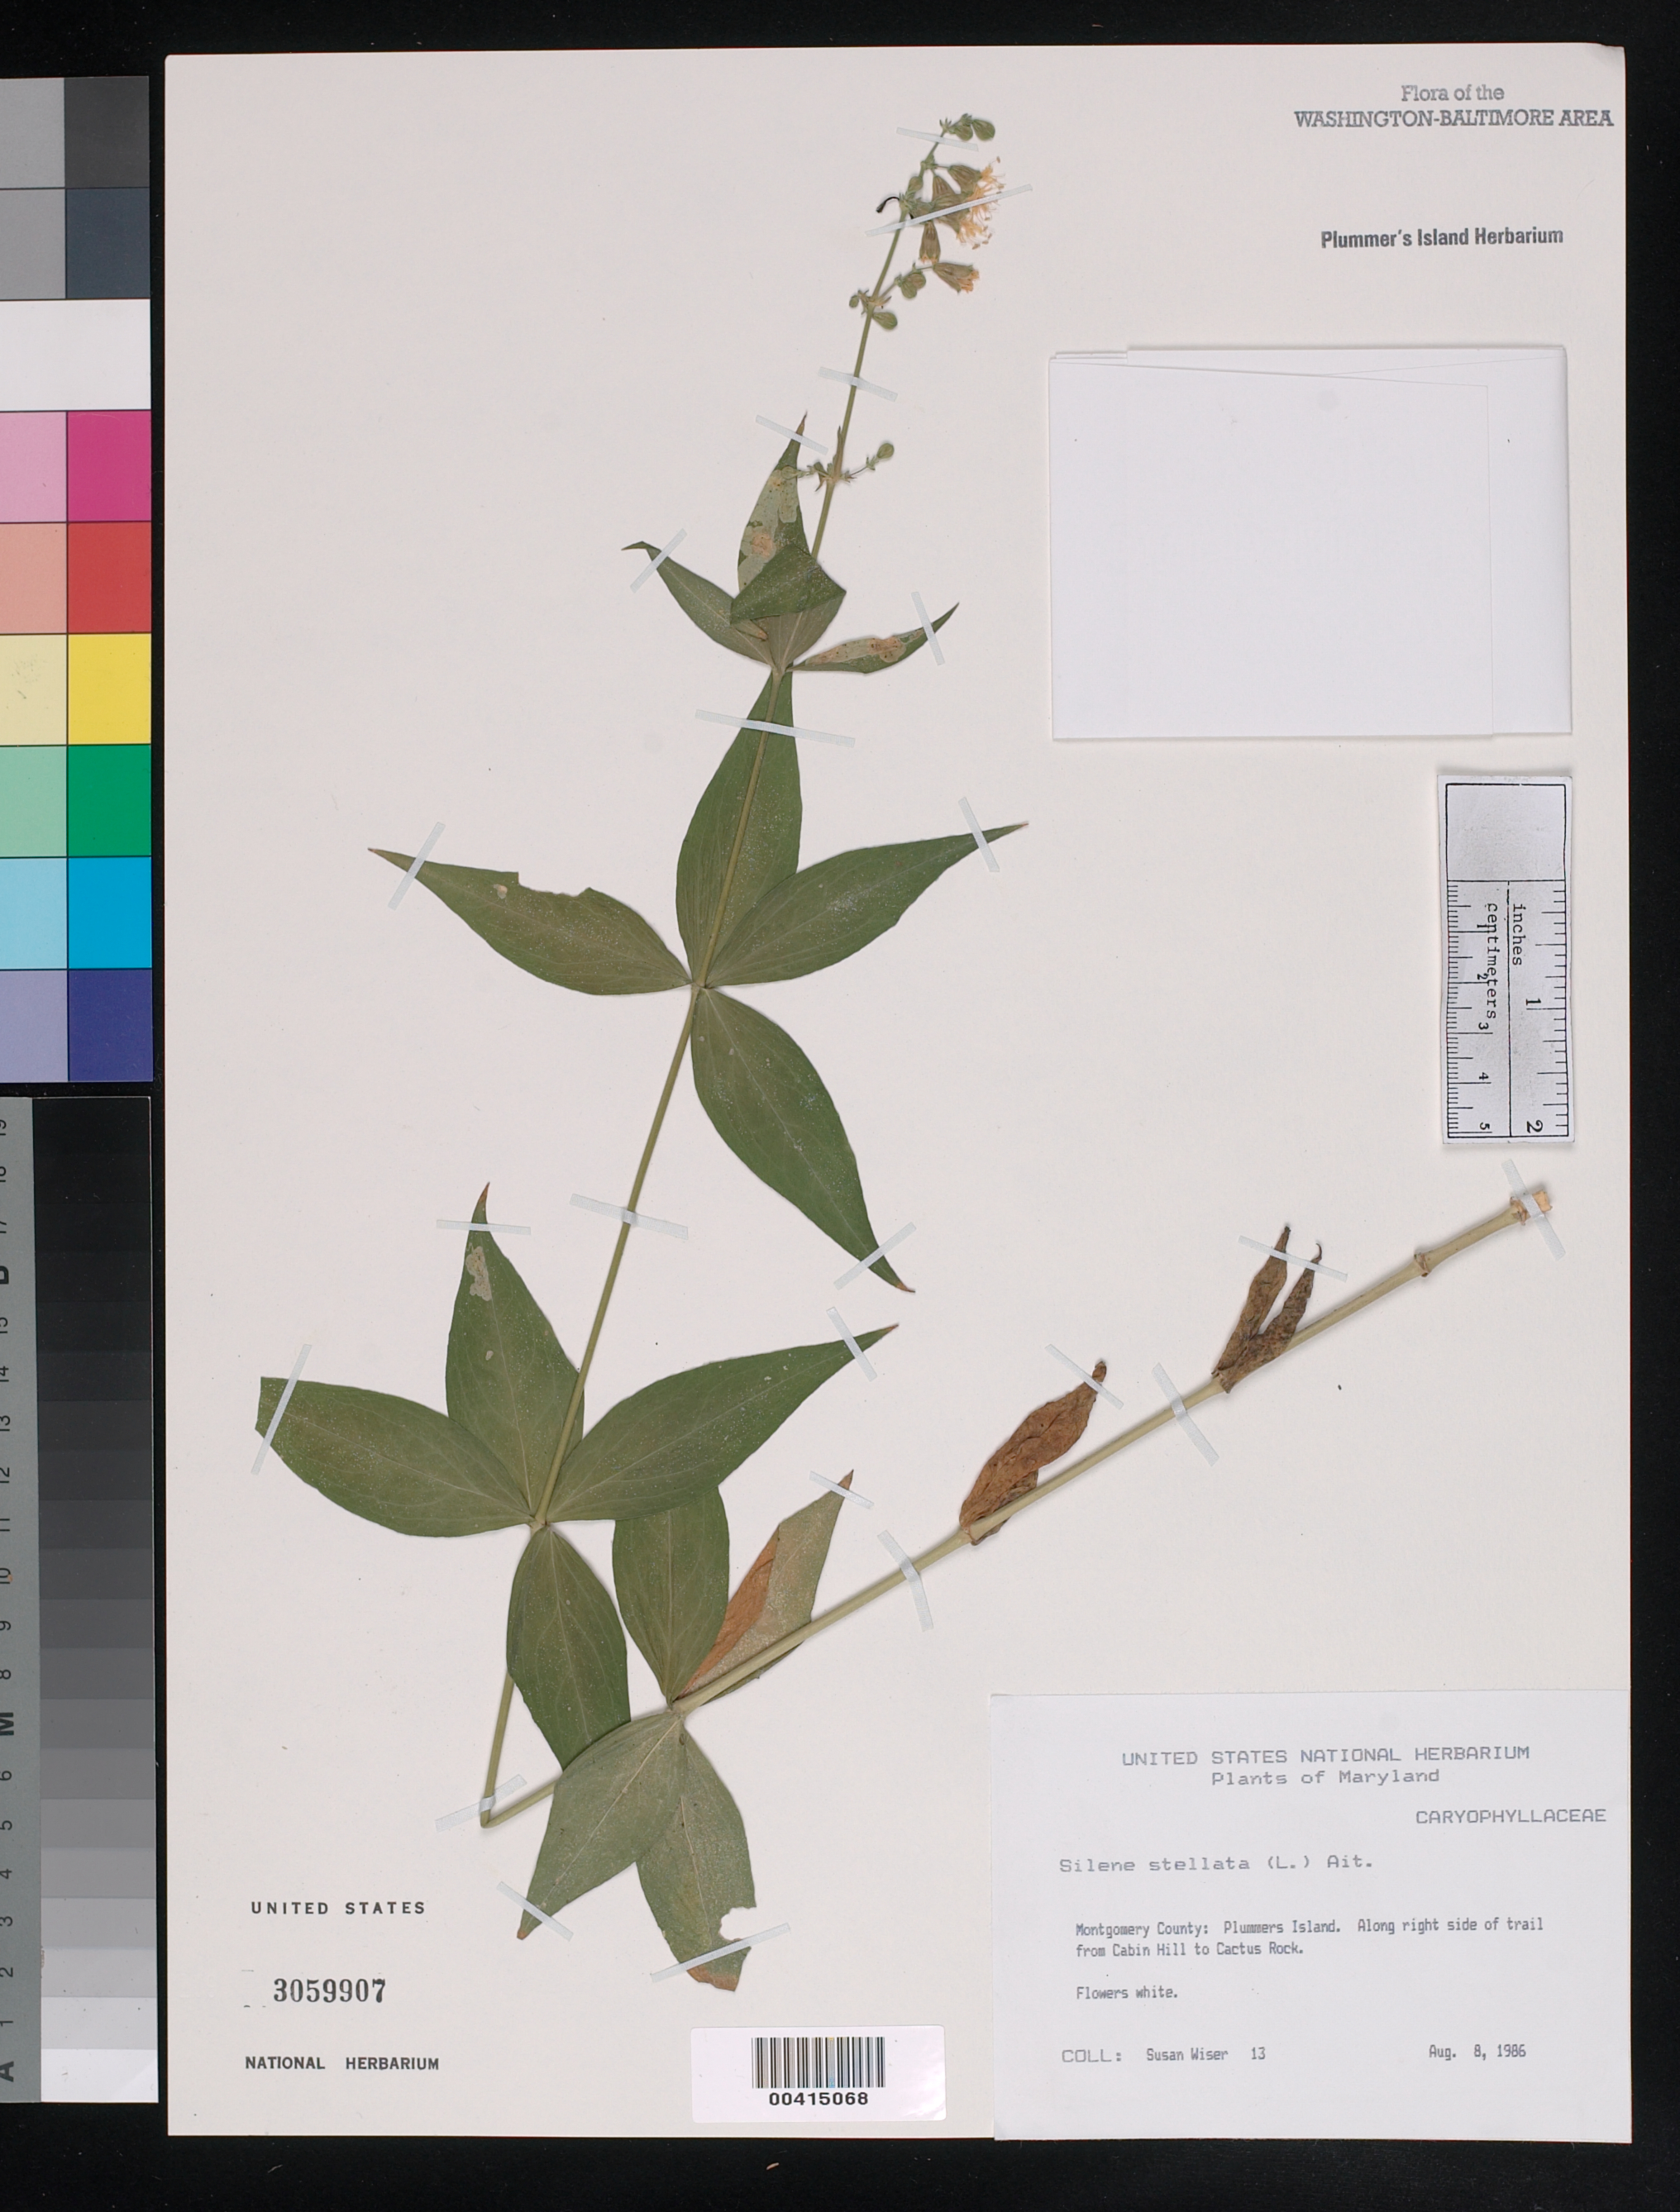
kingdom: Plantae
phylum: Tracheophyta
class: Magnoliopsida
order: Caryophyllales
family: Caryophyllaceae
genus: Silene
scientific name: Silene stellata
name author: (L.) Coyte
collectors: S. Wiser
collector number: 13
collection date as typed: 08 Aug 1986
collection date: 1986-08-08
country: United States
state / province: Maryland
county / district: Montgomery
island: Plummers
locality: Plummer's Island; along right side of trail from Cabin Hill to Cactus Rock. C. & O. Canal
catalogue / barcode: US 3059907